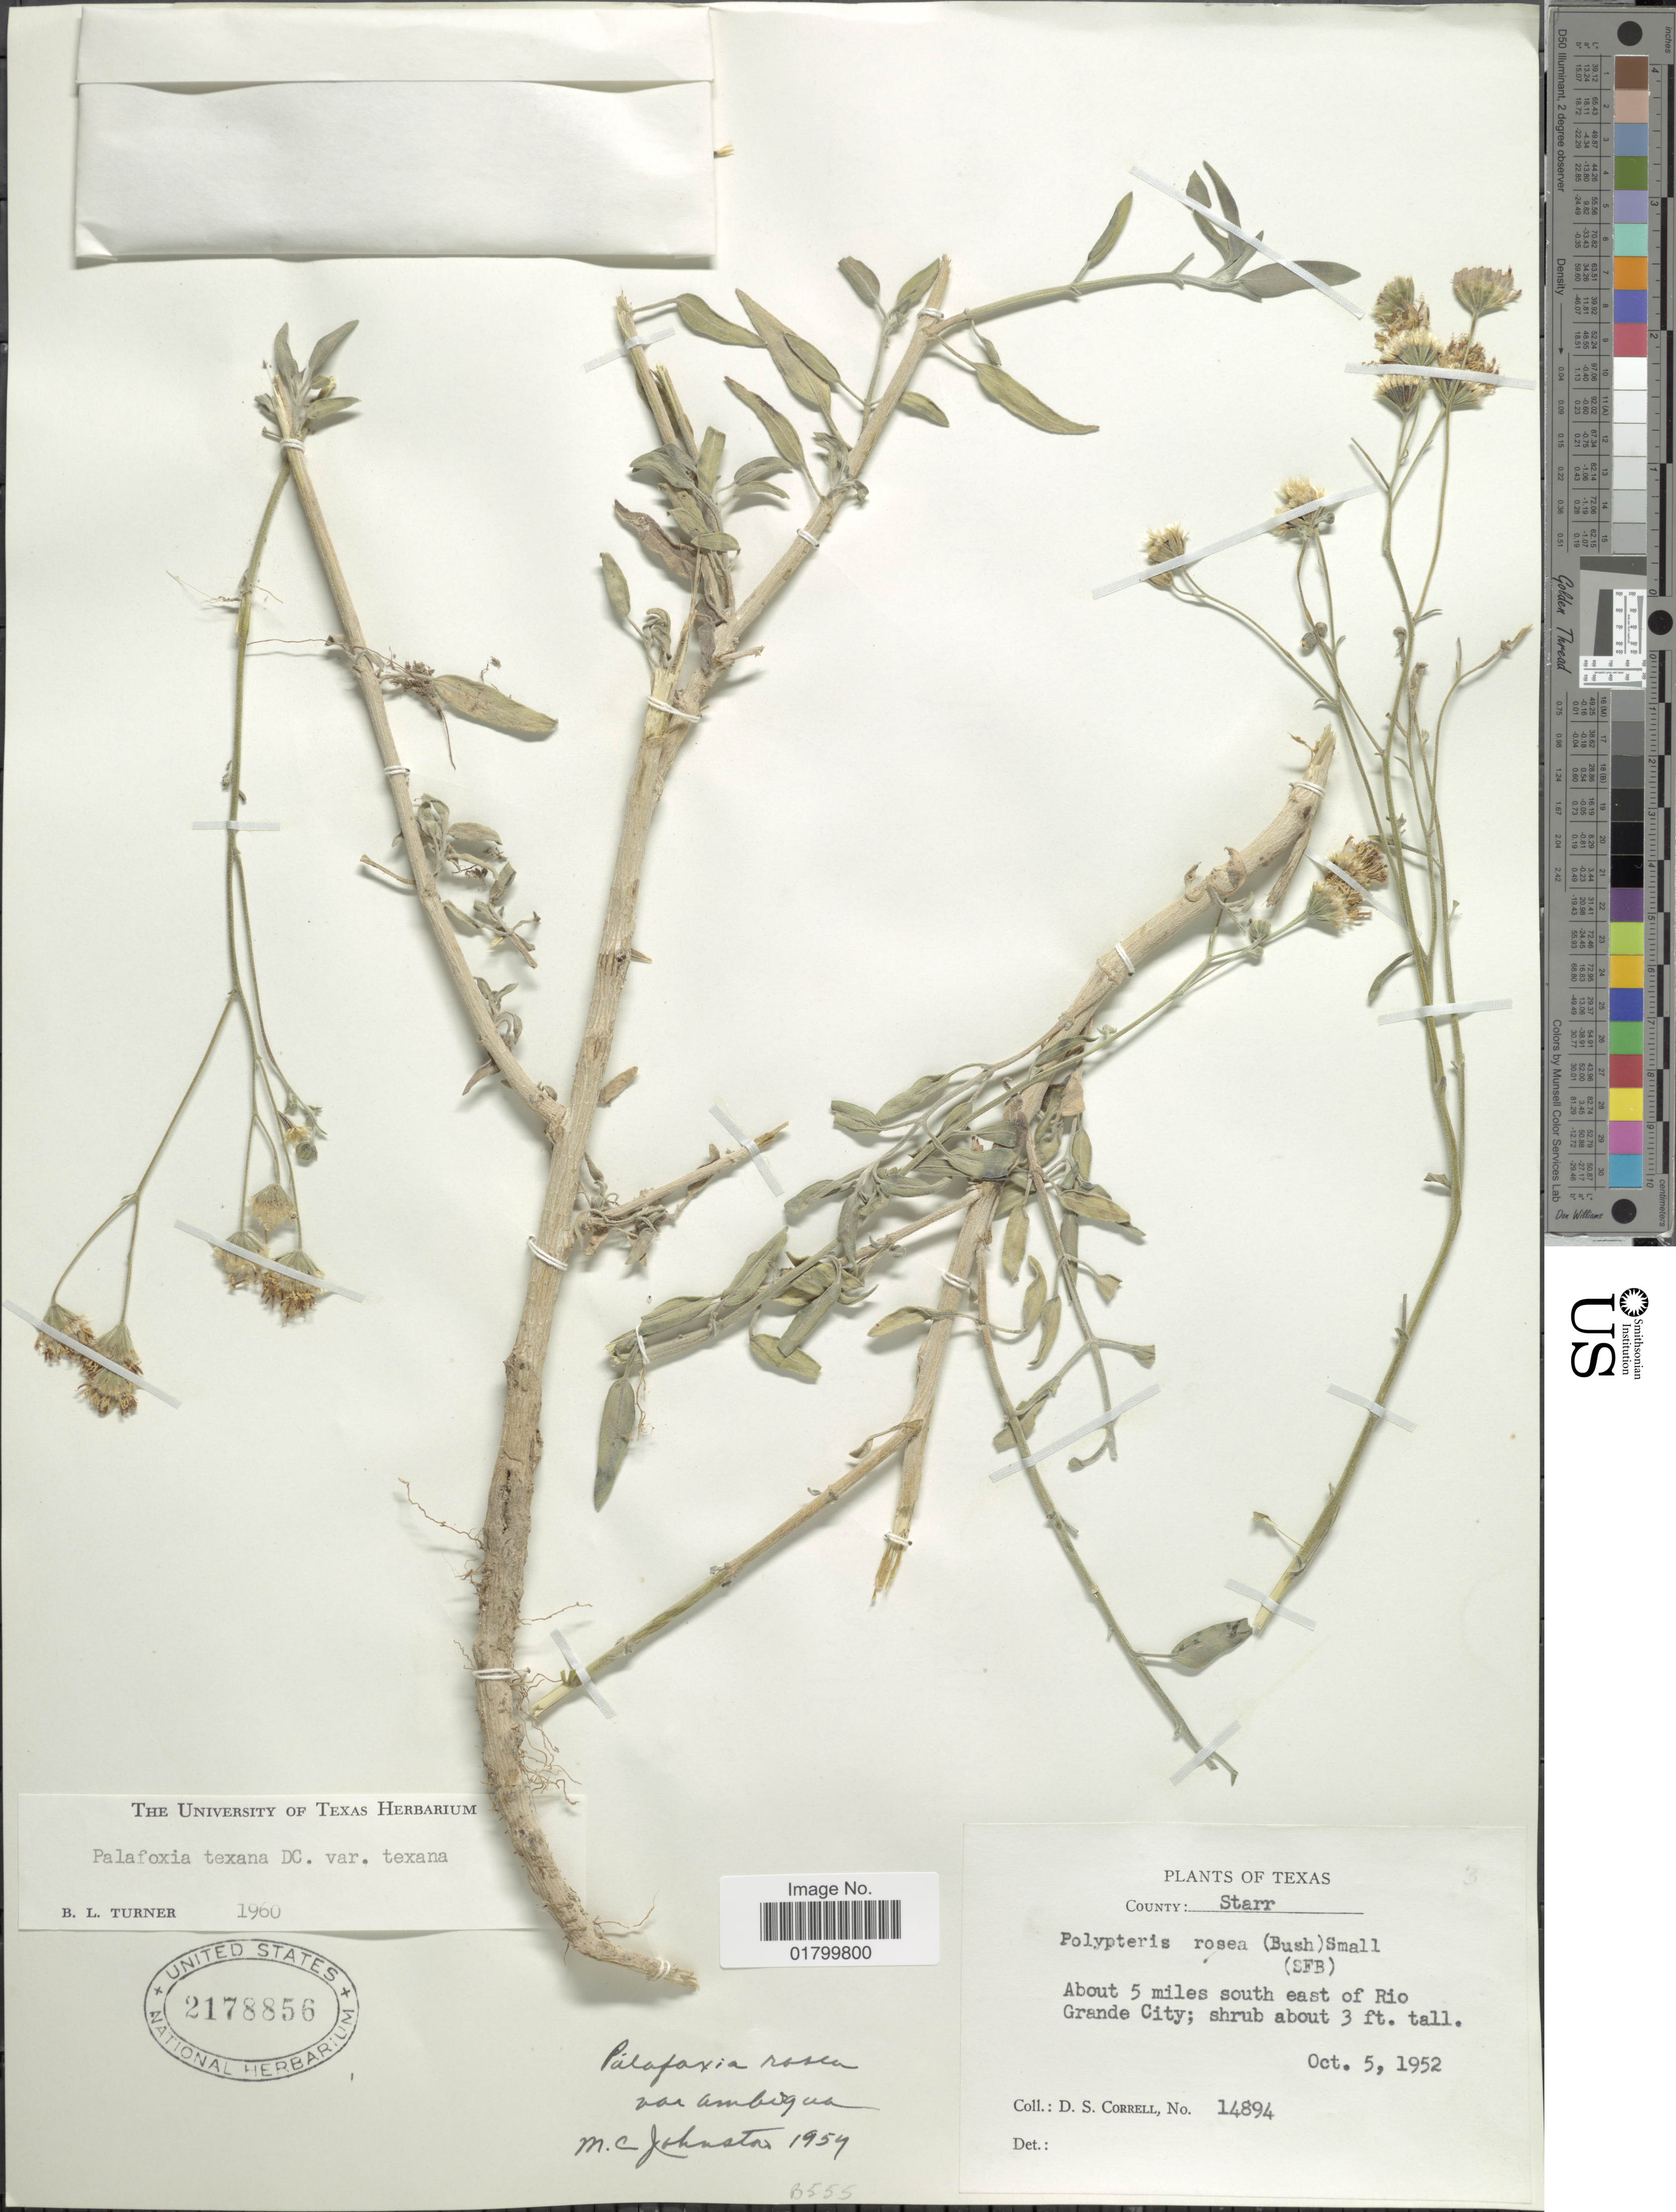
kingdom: Plantae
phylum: Tracheophyta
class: Magnoliopsida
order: Asterales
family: Asteraceae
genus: Palafoxia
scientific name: Palafoxia texana var. texana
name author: DC.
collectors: D. S. Correll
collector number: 14894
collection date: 1952-10-05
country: United States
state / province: Texas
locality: County: Starr, About 5 miles south east of Rio Grande City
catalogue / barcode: US 2178856